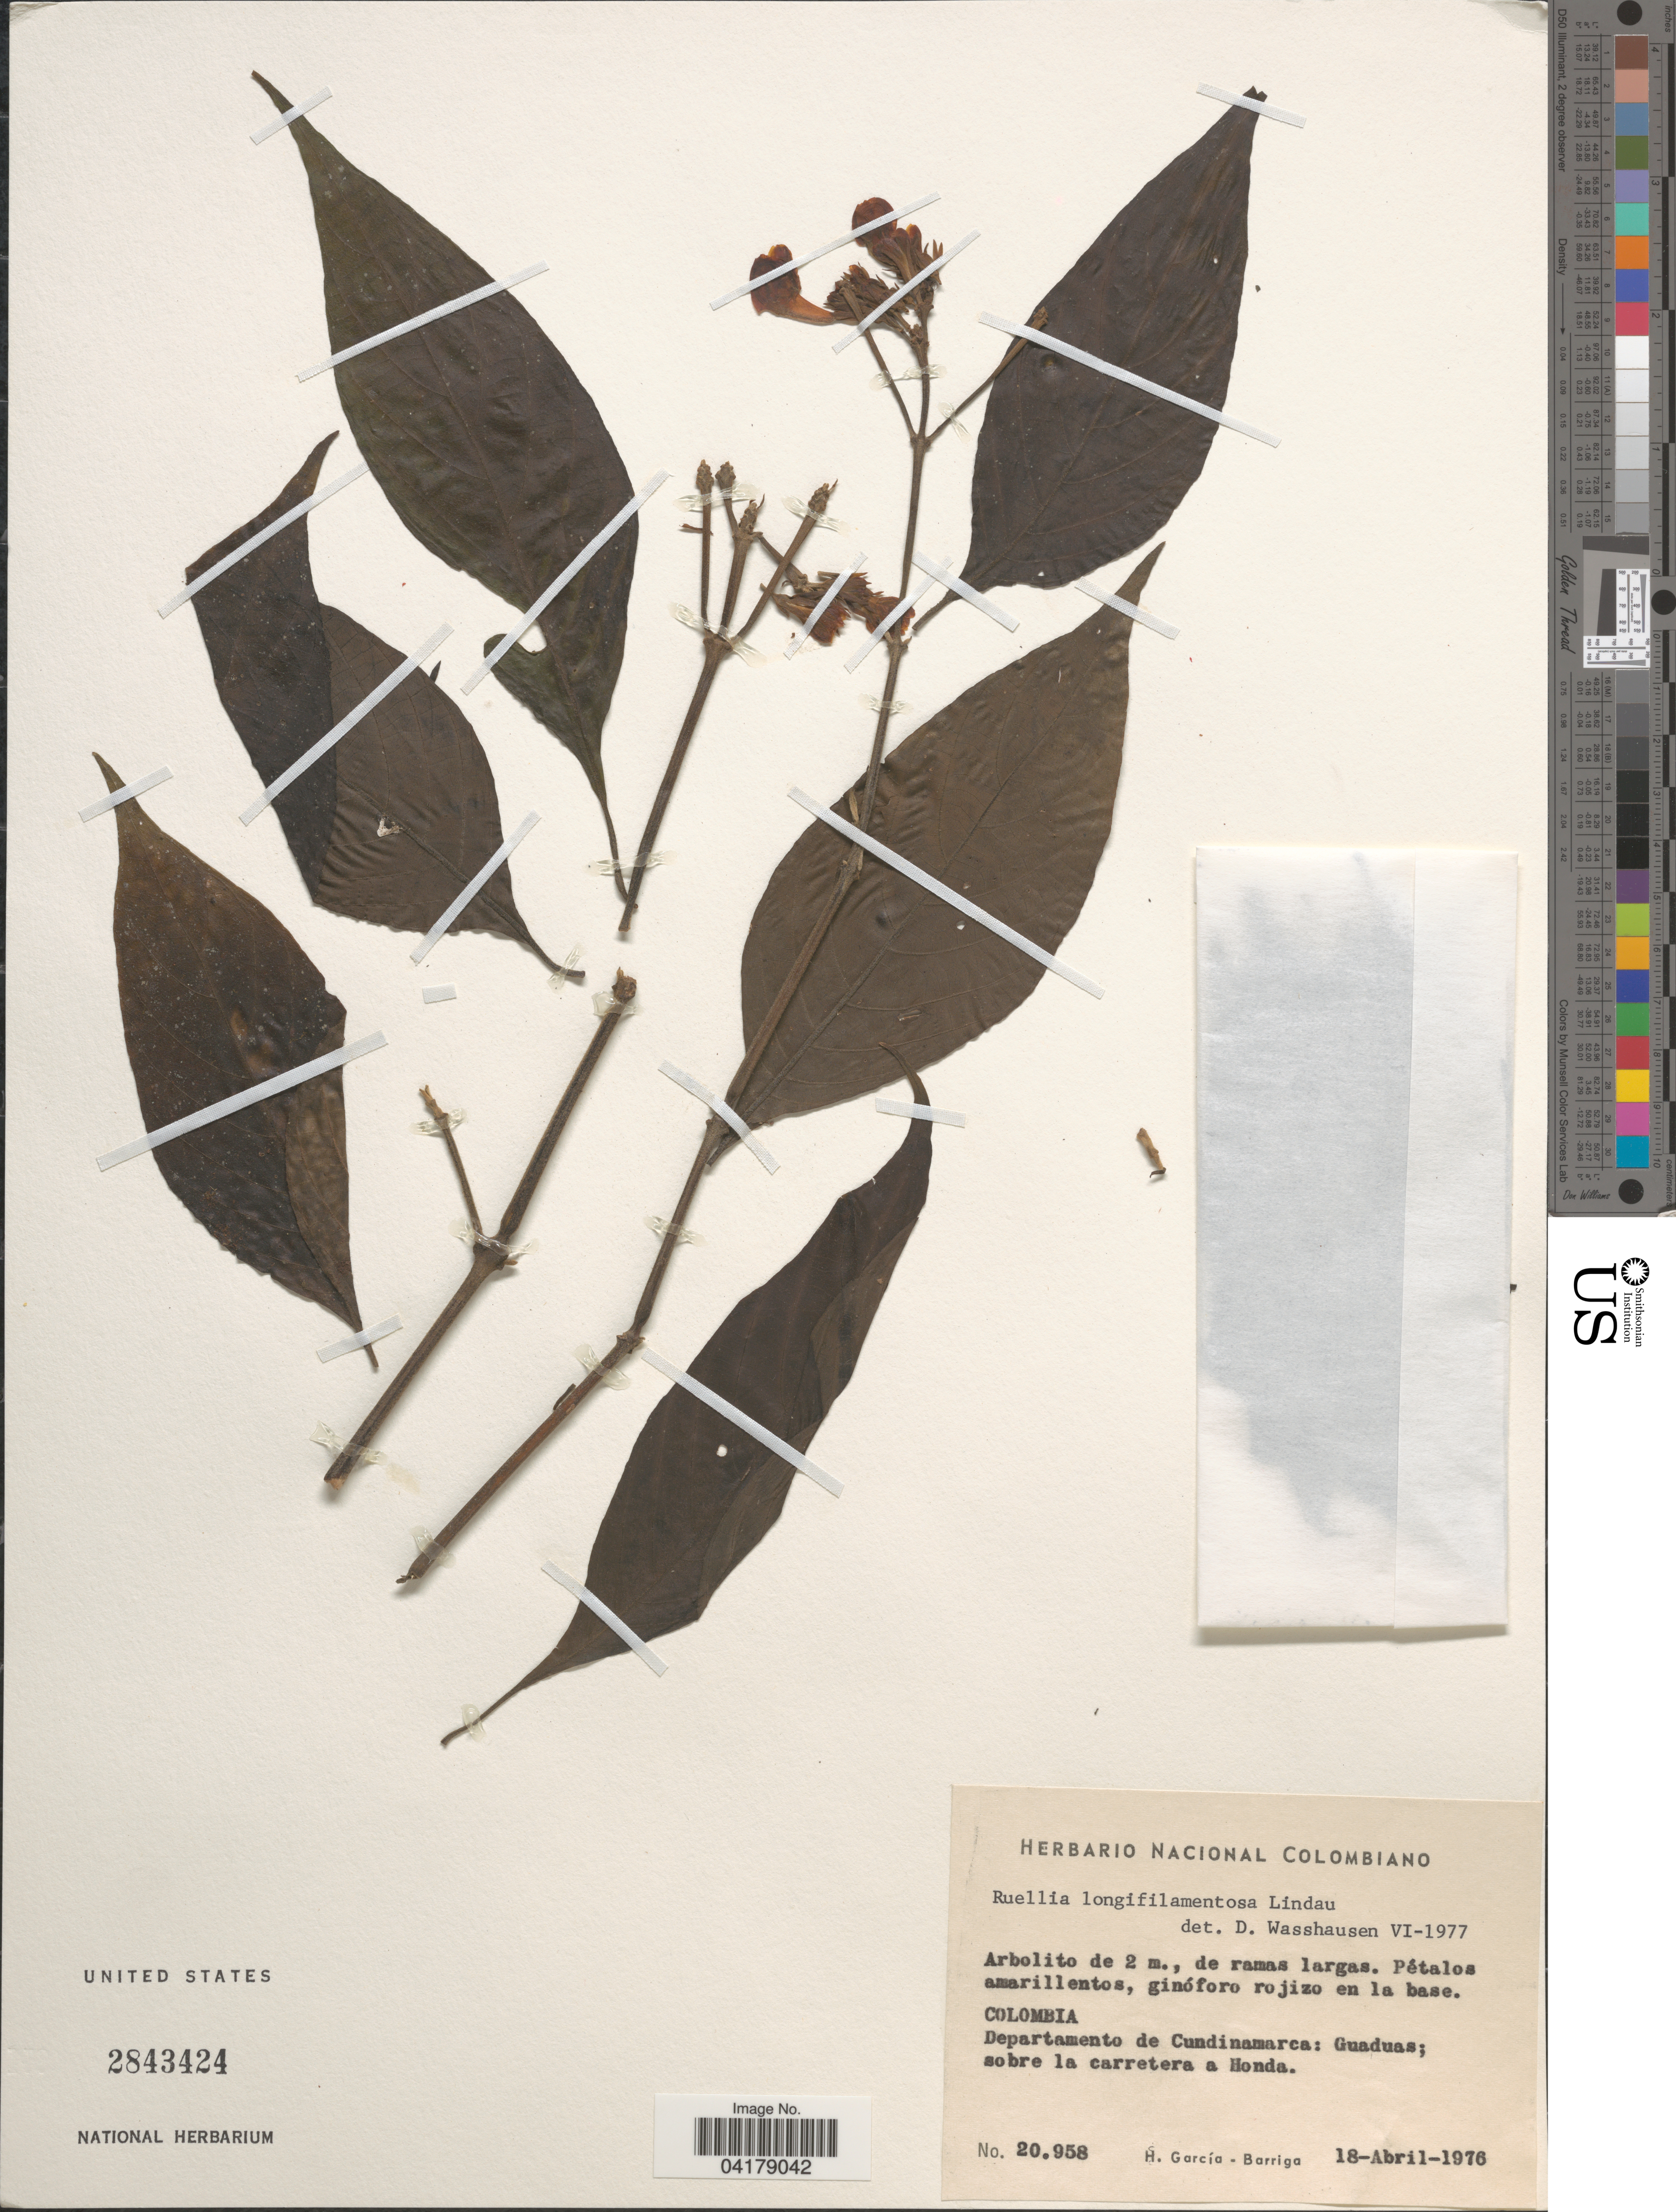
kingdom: Plantae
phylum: Tracheophyta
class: Magnoliopsida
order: Lamiales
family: Acanthaceae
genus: Ruellia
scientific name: Ruellia longifilamentosa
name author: Lindau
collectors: H. García Barriga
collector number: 20958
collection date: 1976-04-18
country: Colombia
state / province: Cundinamarca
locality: Departamento de Cundinamarca: Guaduas; sobre la carretera a Honda.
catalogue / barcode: US 2843424